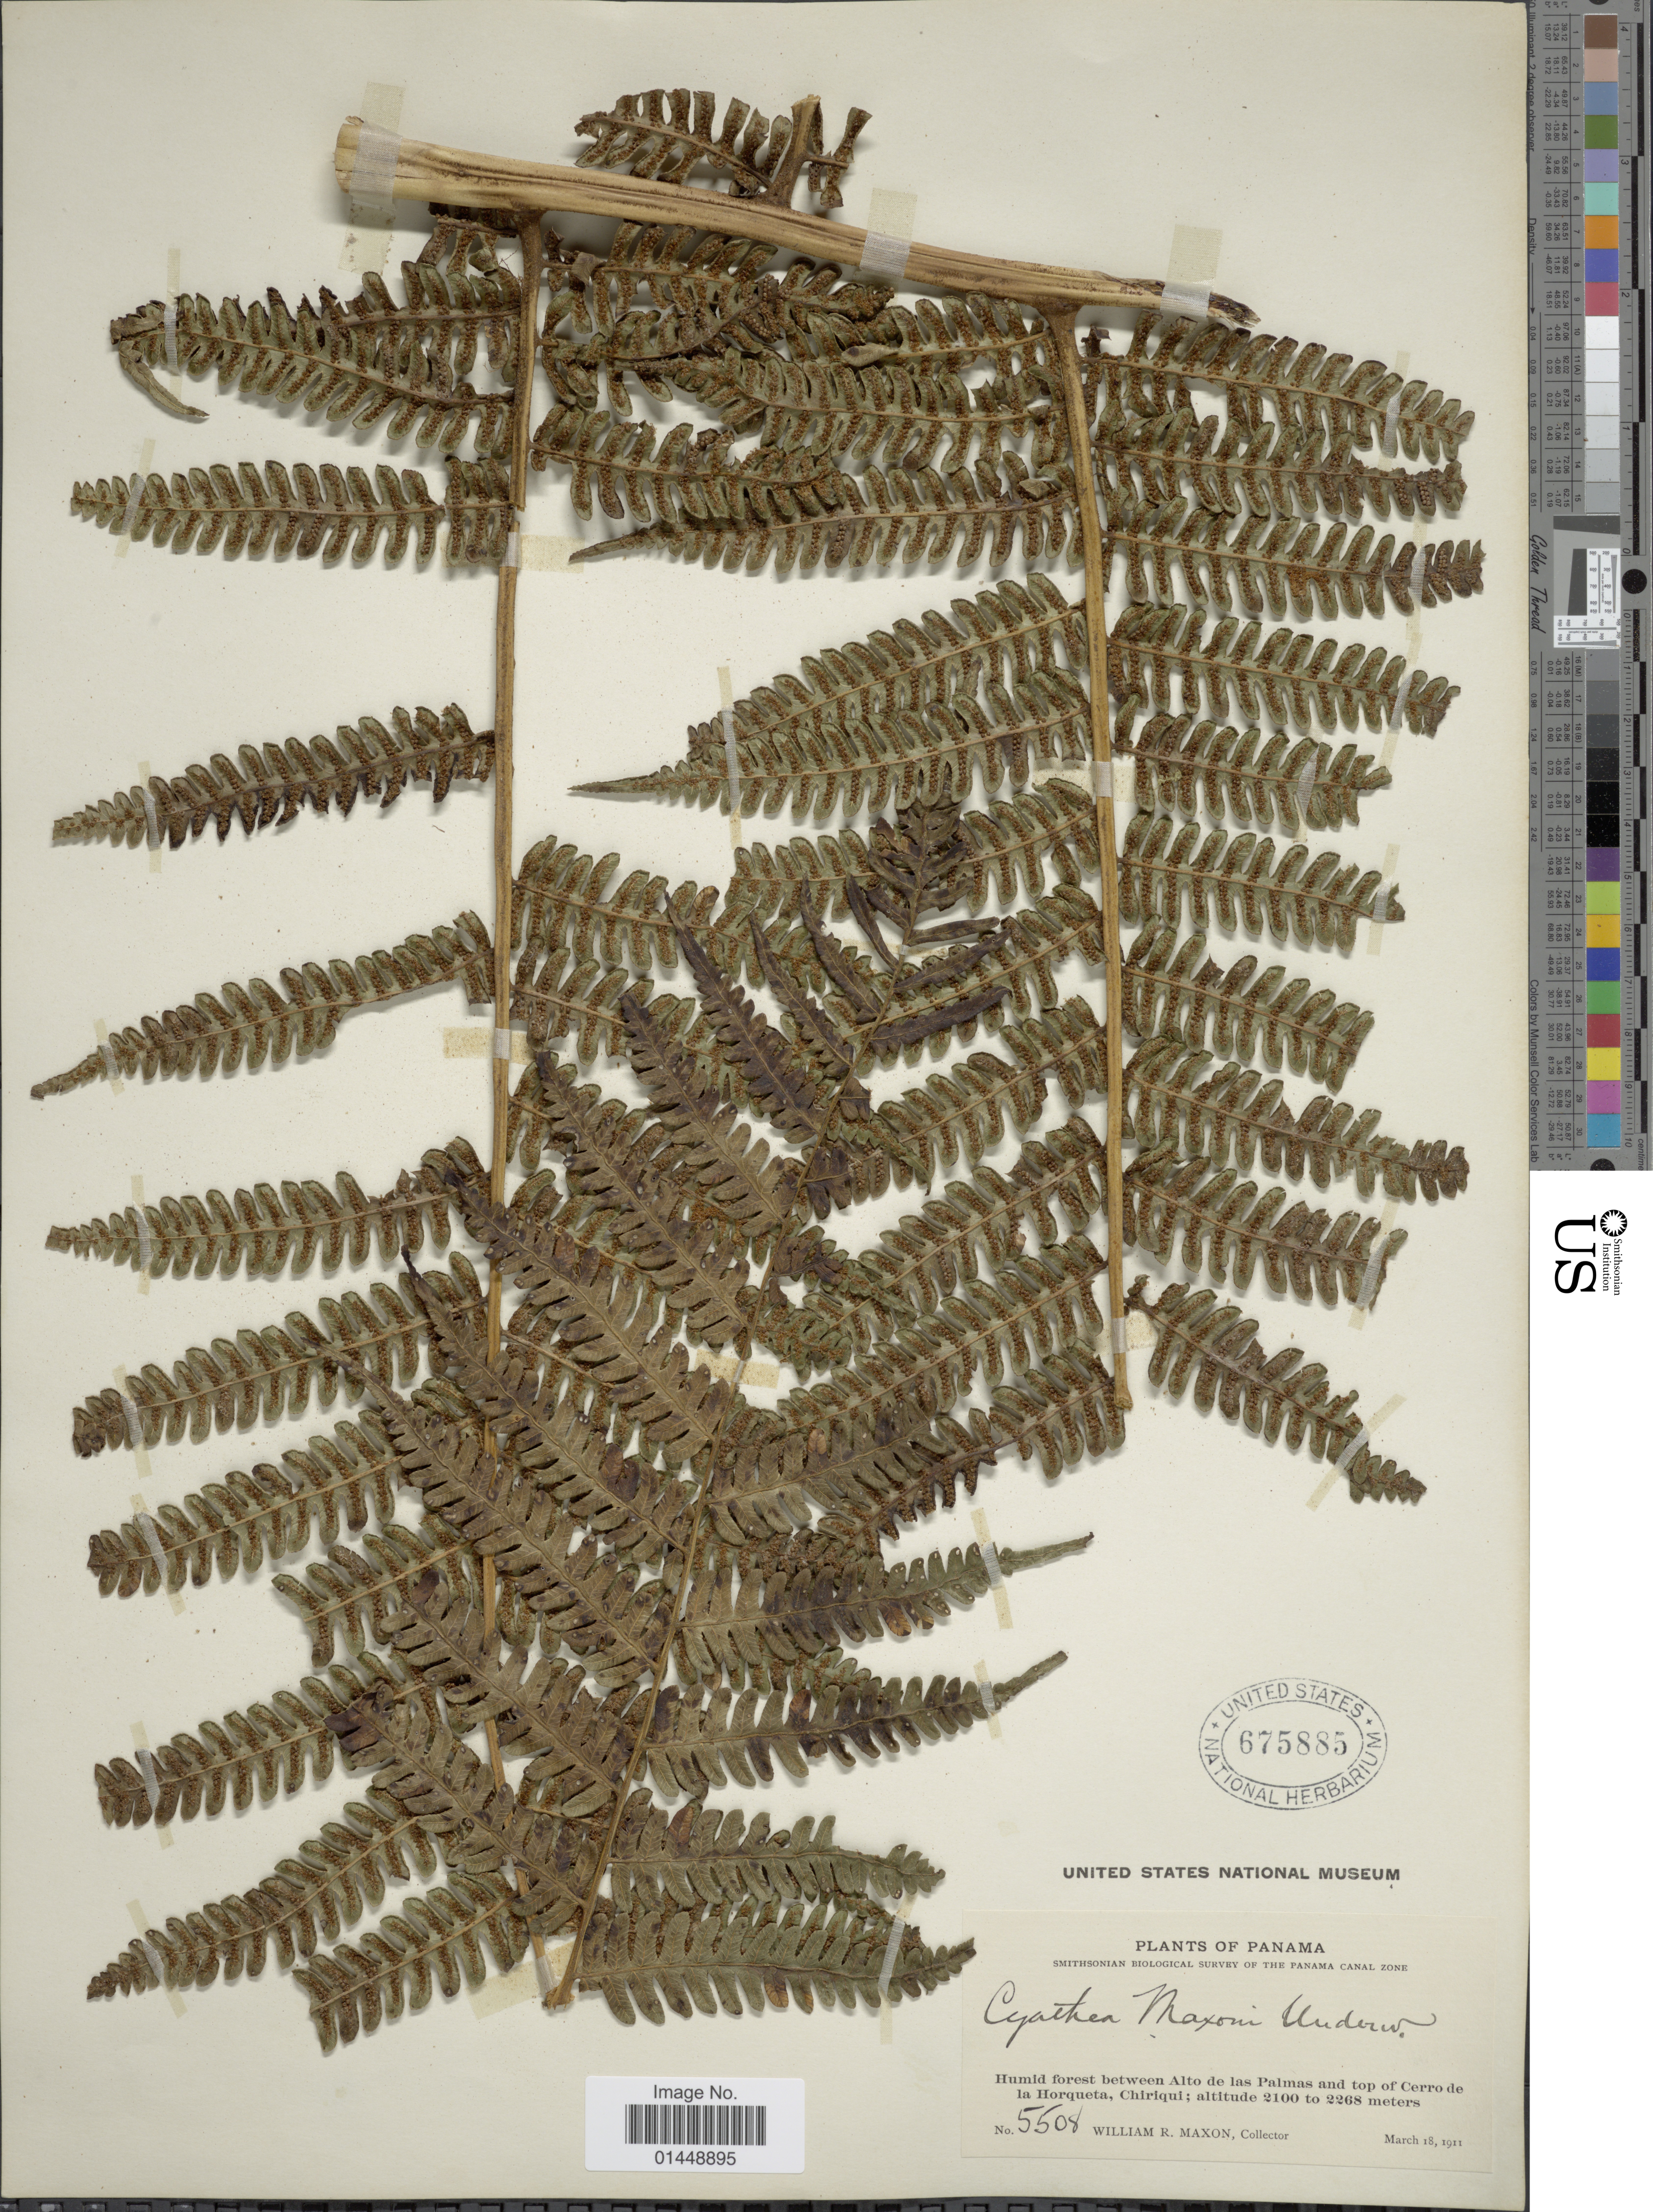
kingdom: Plantae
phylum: Tracheophyta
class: Polypodiopsida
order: Cyatheales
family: Cyatheaceae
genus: Cyathea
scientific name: Cyathea fulva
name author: (M. Martens & Galeotti) Fée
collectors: W. R. Maxon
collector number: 5508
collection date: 1911-03-18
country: Panama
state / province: Chiriqui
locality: Humid forest between Alto de las Palmas and top of Cerro de la Horqueta, Chiriqui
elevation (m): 2100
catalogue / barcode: US 675885